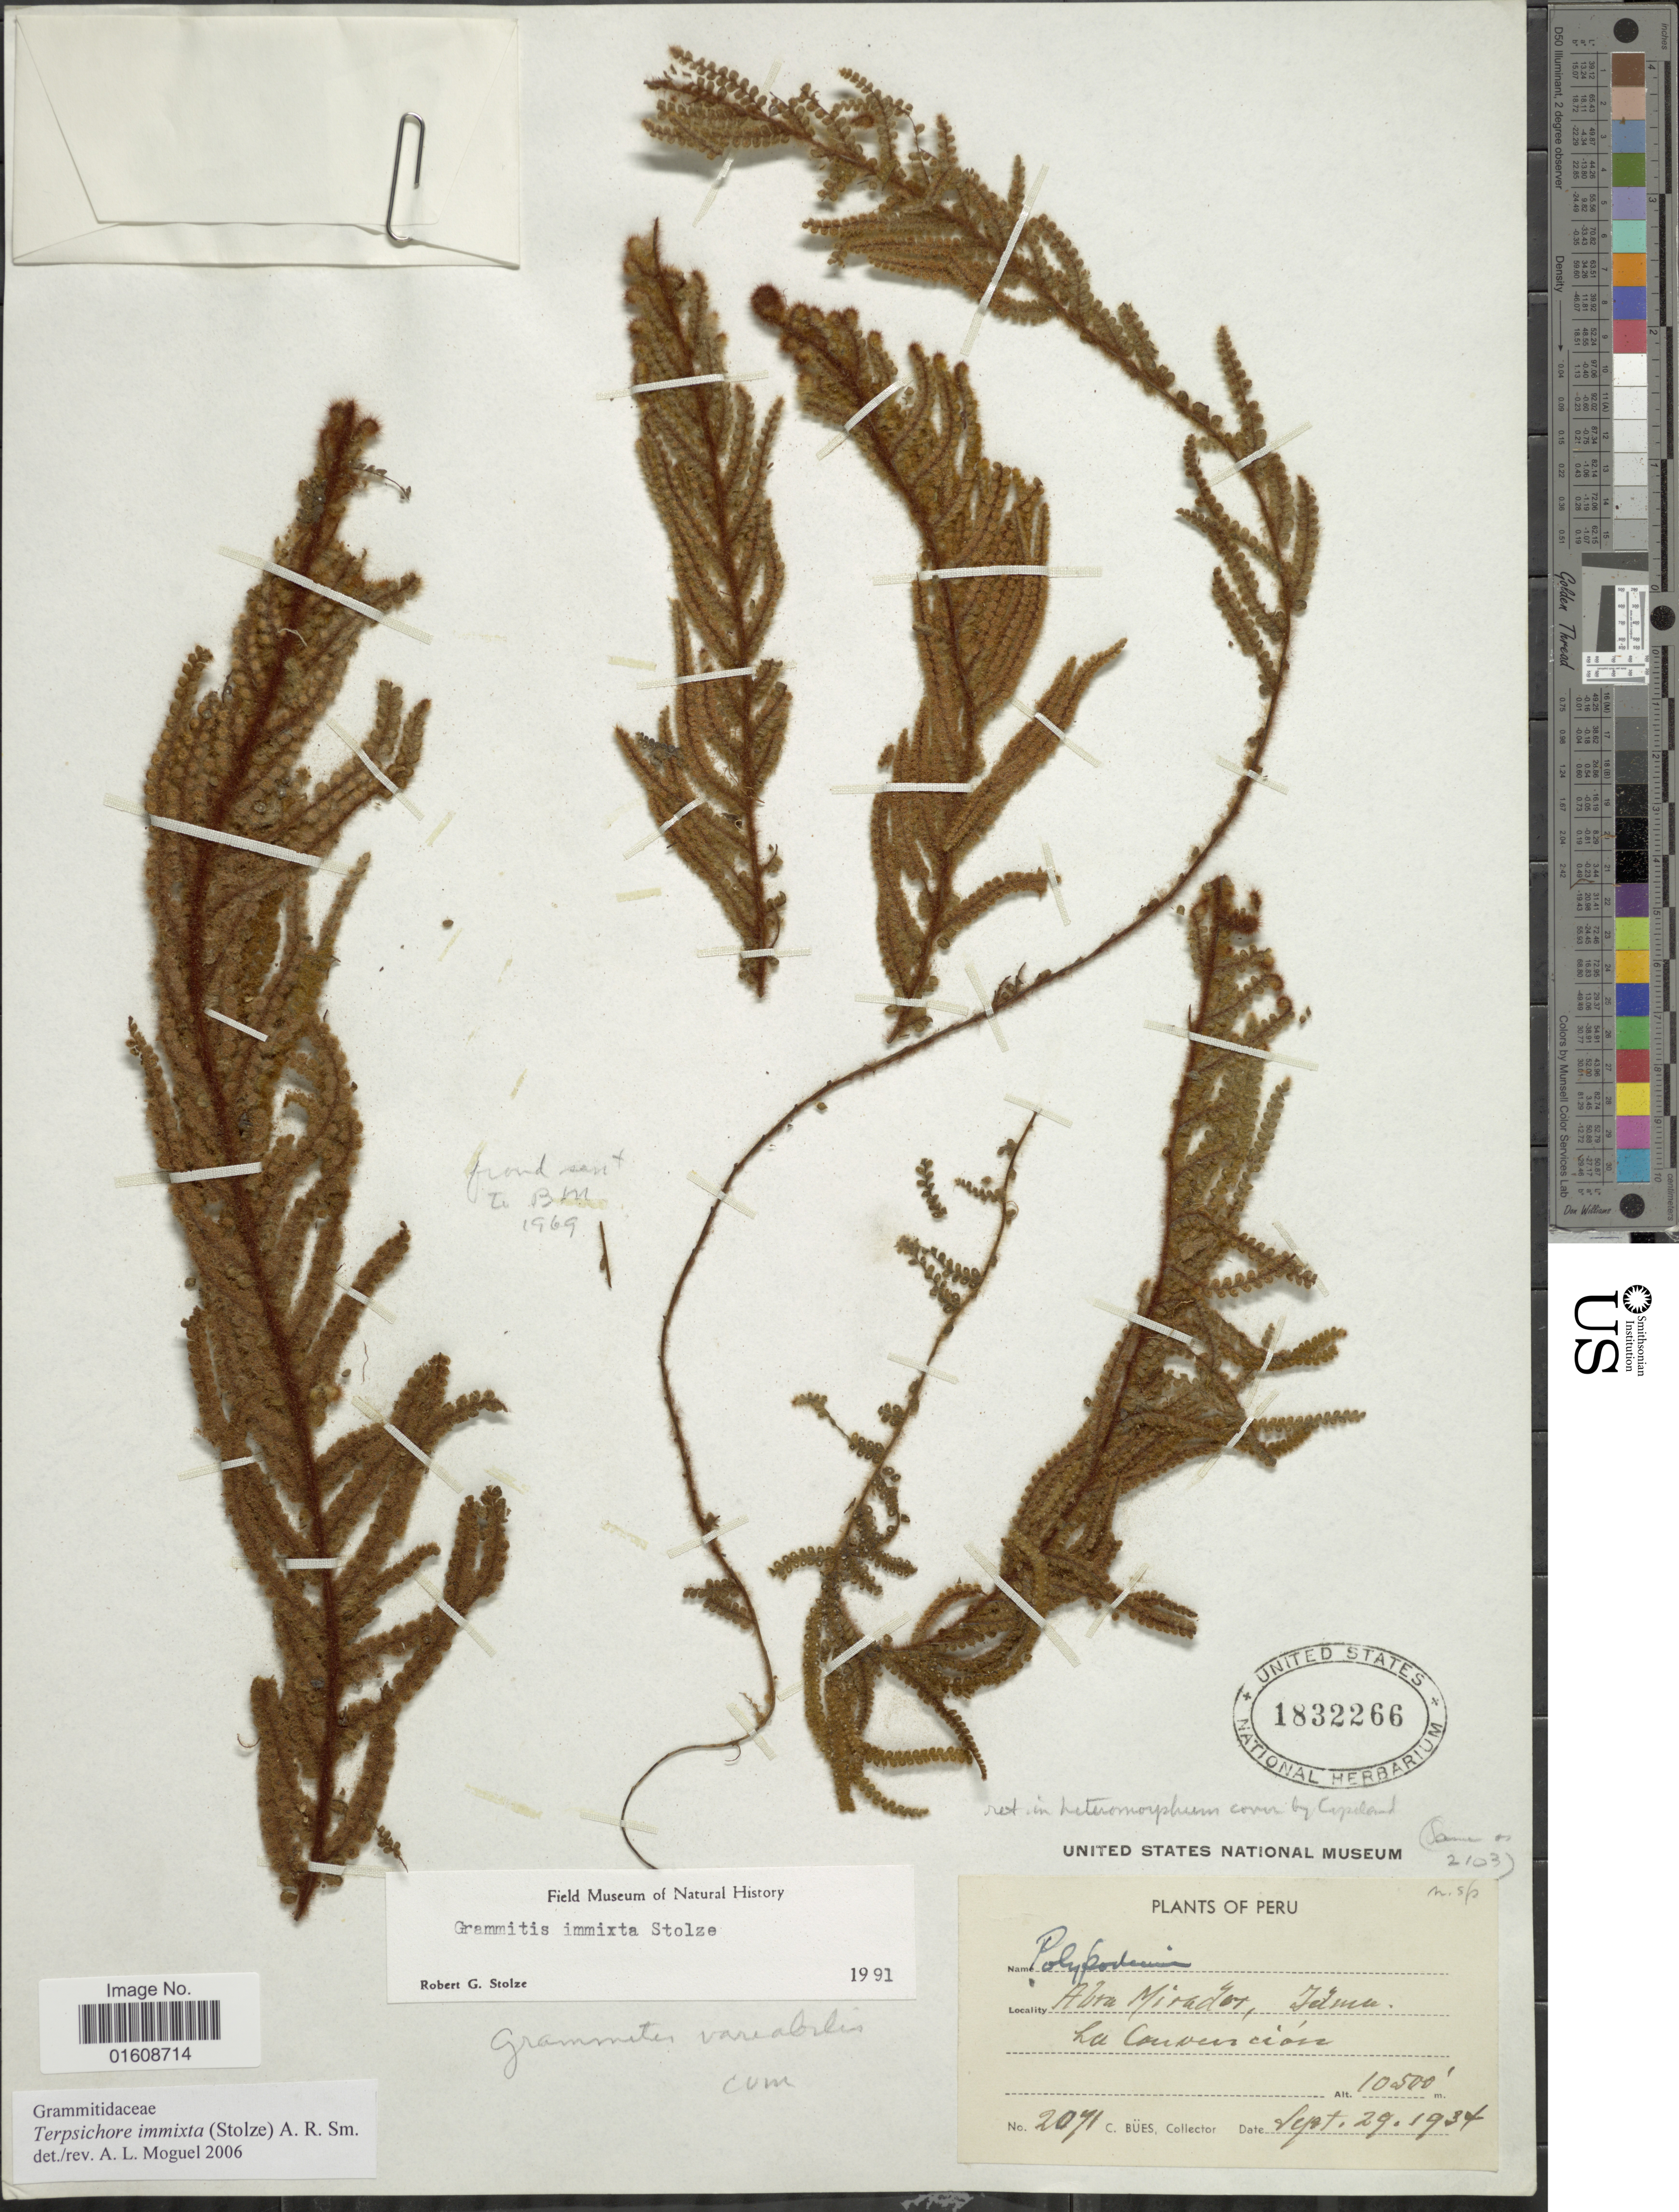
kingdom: Plantae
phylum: Tracheophyta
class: Polypodiopsida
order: Polypodiales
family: Polypodiaceae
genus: Alansmia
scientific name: Alansmia immixta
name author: (Stolze) Moguel & M. Kessler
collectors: C. Bues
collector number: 2071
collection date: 1934-09-29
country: Peru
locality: Abra Mirador, Idma. La Convención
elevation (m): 3200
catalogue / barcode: US 1832266